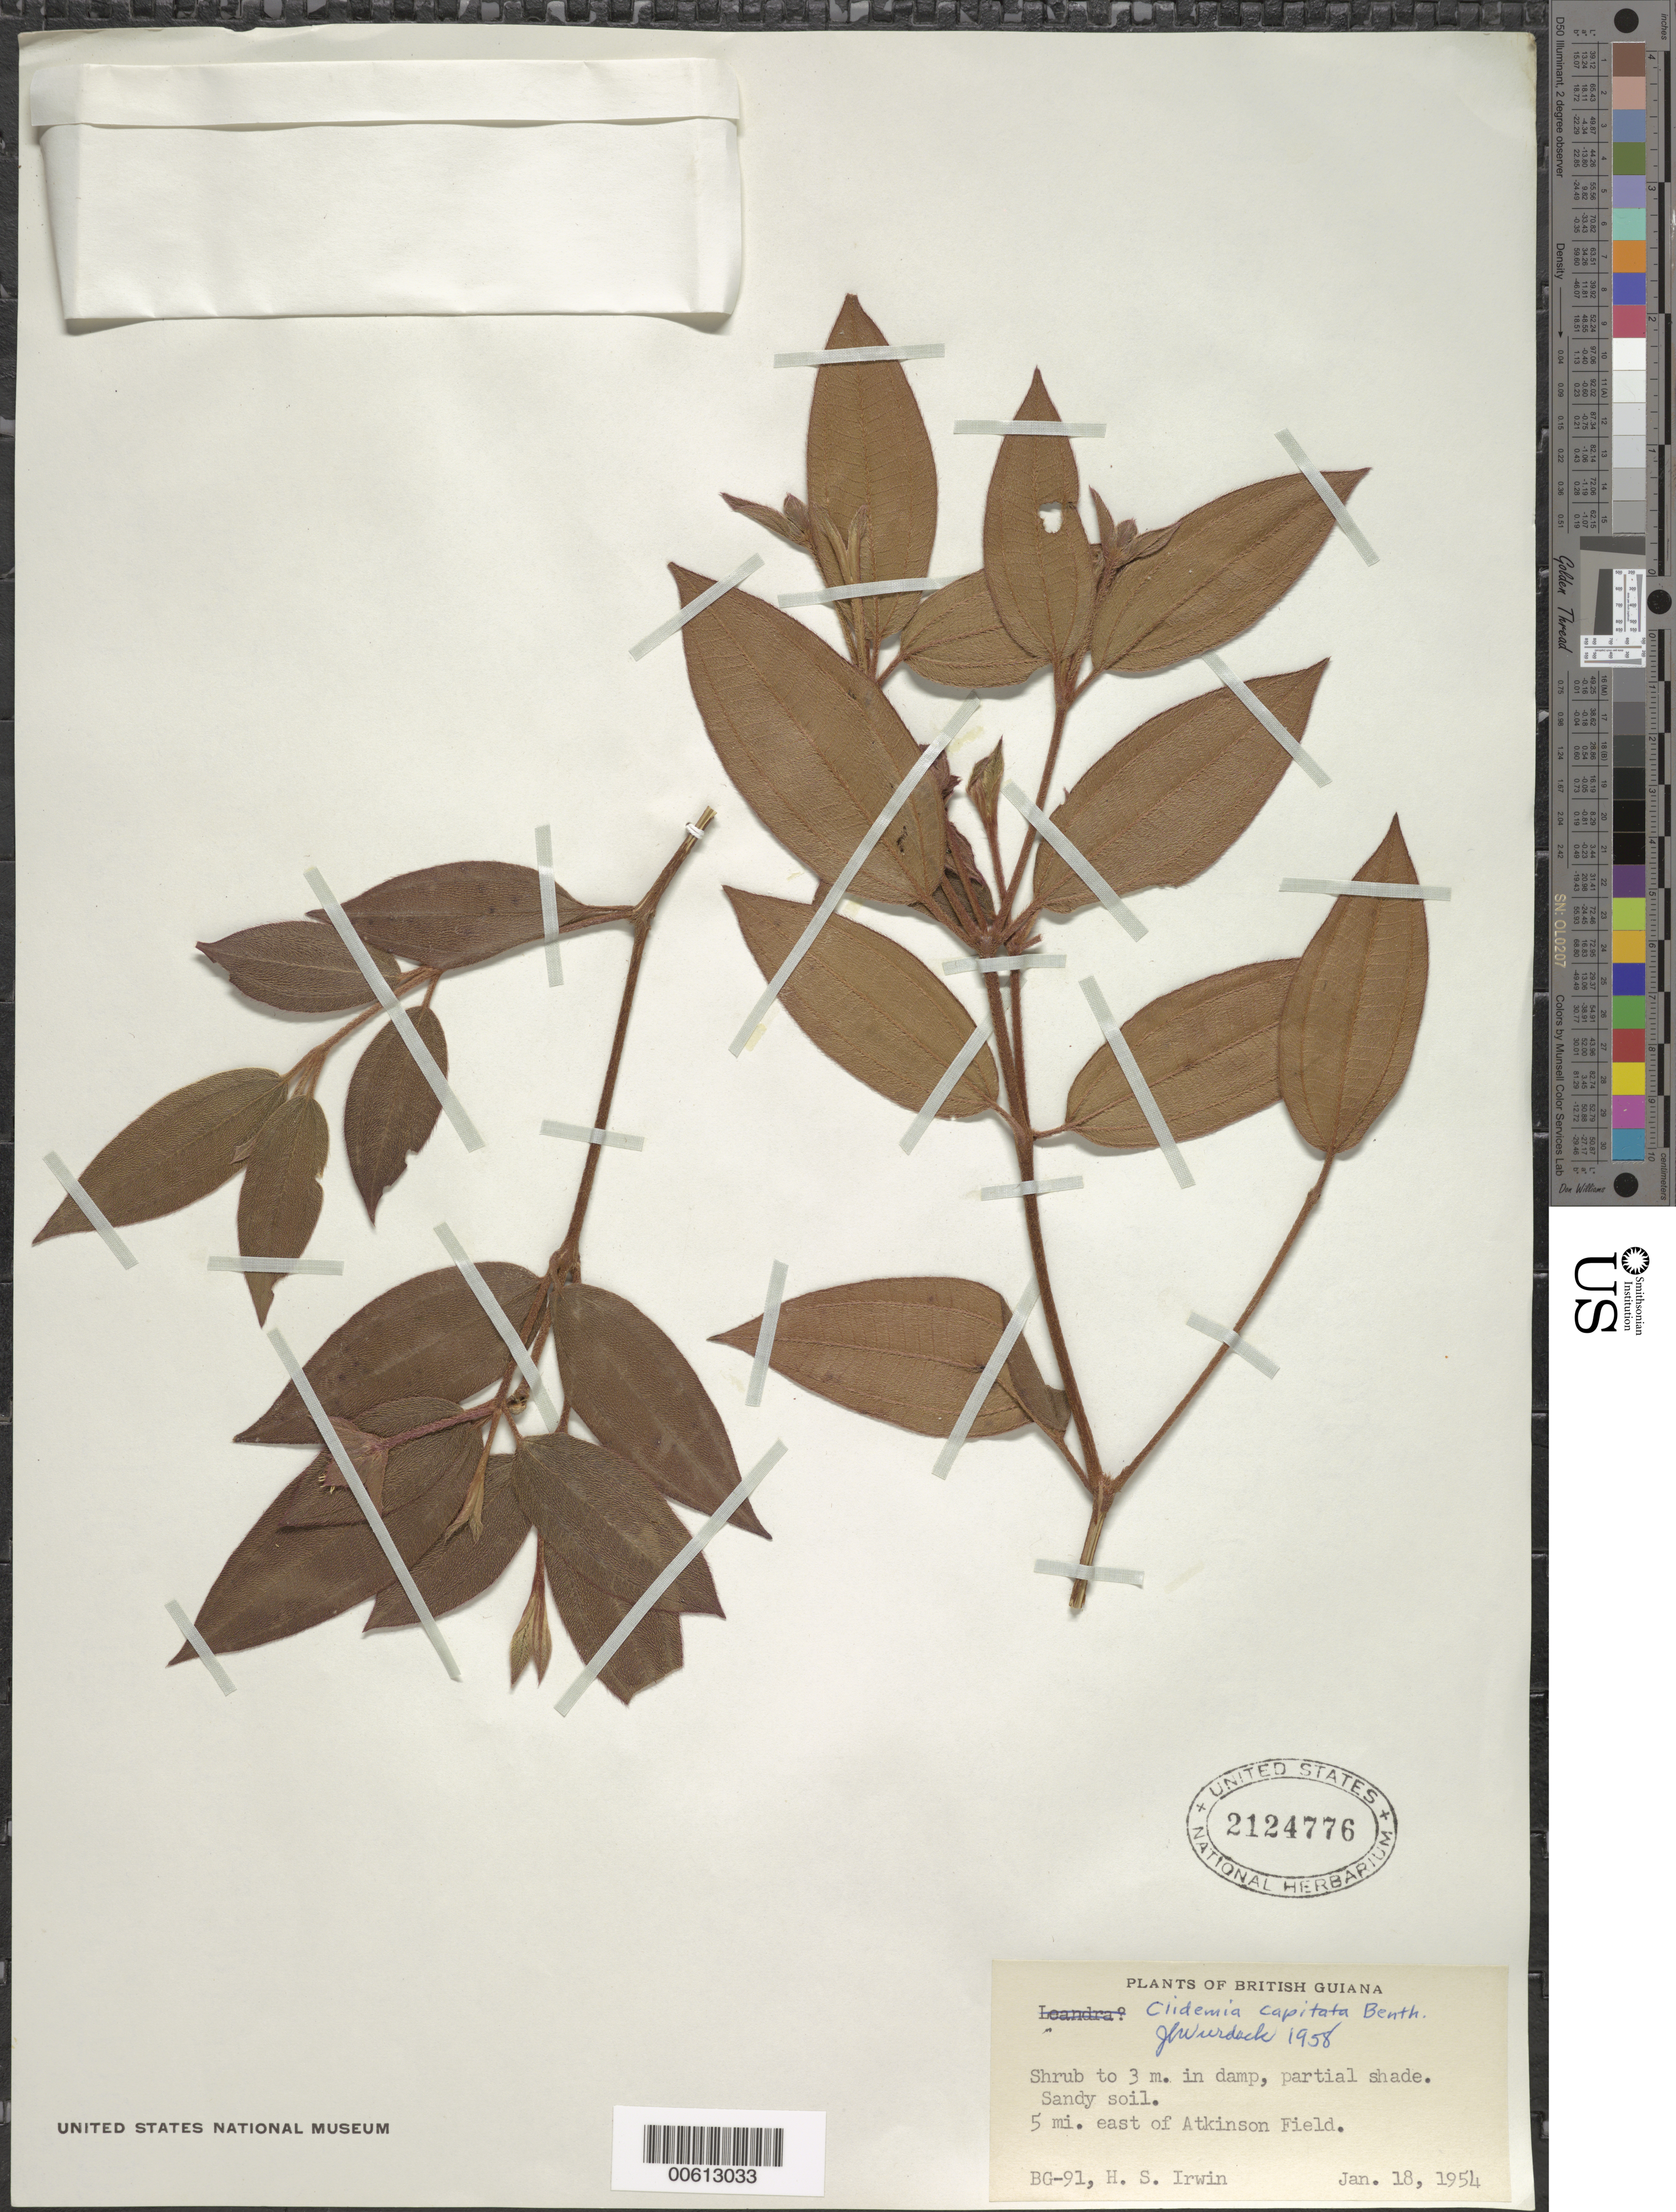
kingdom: Plantae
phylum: Tracheophyta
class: Magnoliopsida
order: Myrtales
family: Melastomataceae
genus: Clidemia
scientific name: Clidemia capitata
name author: Benth.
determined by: Wurdack, John J., (US), US (UNITED STATES)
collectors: H. Irwin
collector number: BG 91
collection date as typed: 18-Apr-54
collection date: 1954-04-18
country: Guyana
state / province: Demerara-Mahaica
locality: Atkinson Field, 5 mi. E of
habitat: Sandy soil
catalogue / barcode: US 2124776